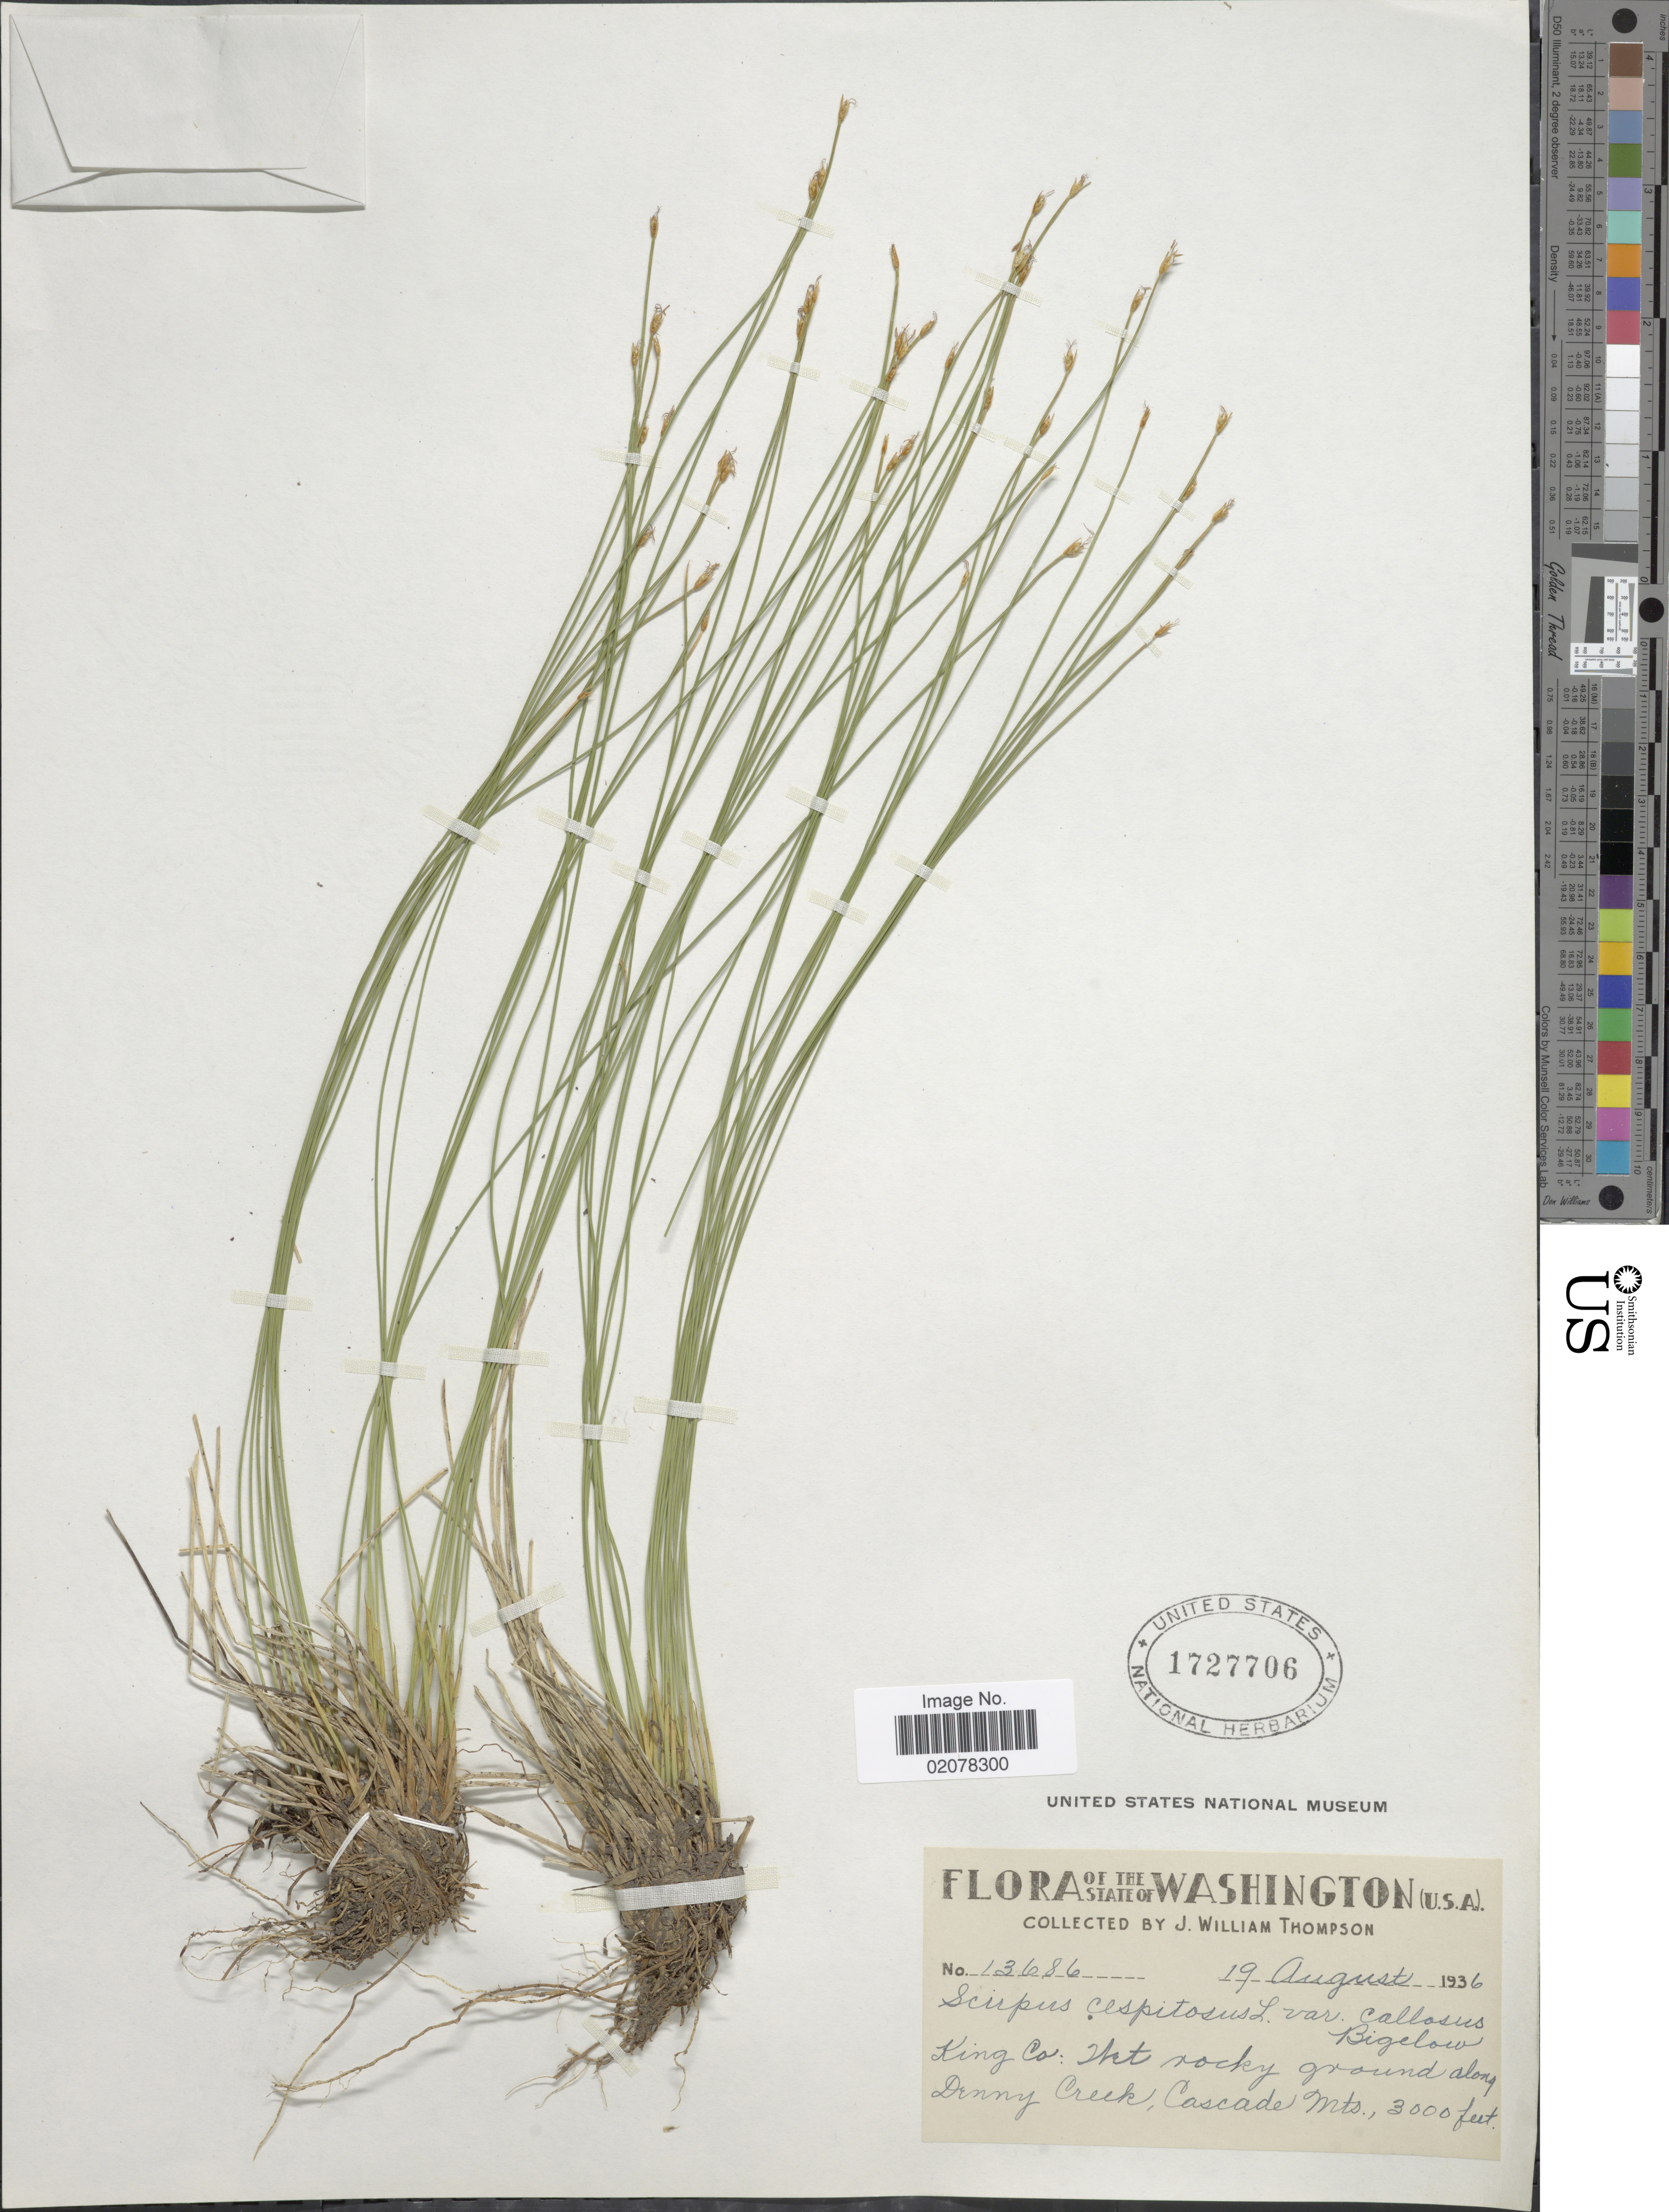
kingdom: Plantae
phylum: Tracheophyta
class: Liliopsida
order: Poales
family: Cyperaceae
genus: Trichophorum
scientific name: Trichophorum cespitosum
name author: (L.) Hartm.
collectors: J. W. Thompson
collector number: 13686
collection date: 1936-08-19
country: United States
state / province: Washington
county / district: King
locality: King Co.: Wet rocky grounded along Denny Creek, Cascade Mts.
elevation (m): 914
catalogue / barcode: US 1727706